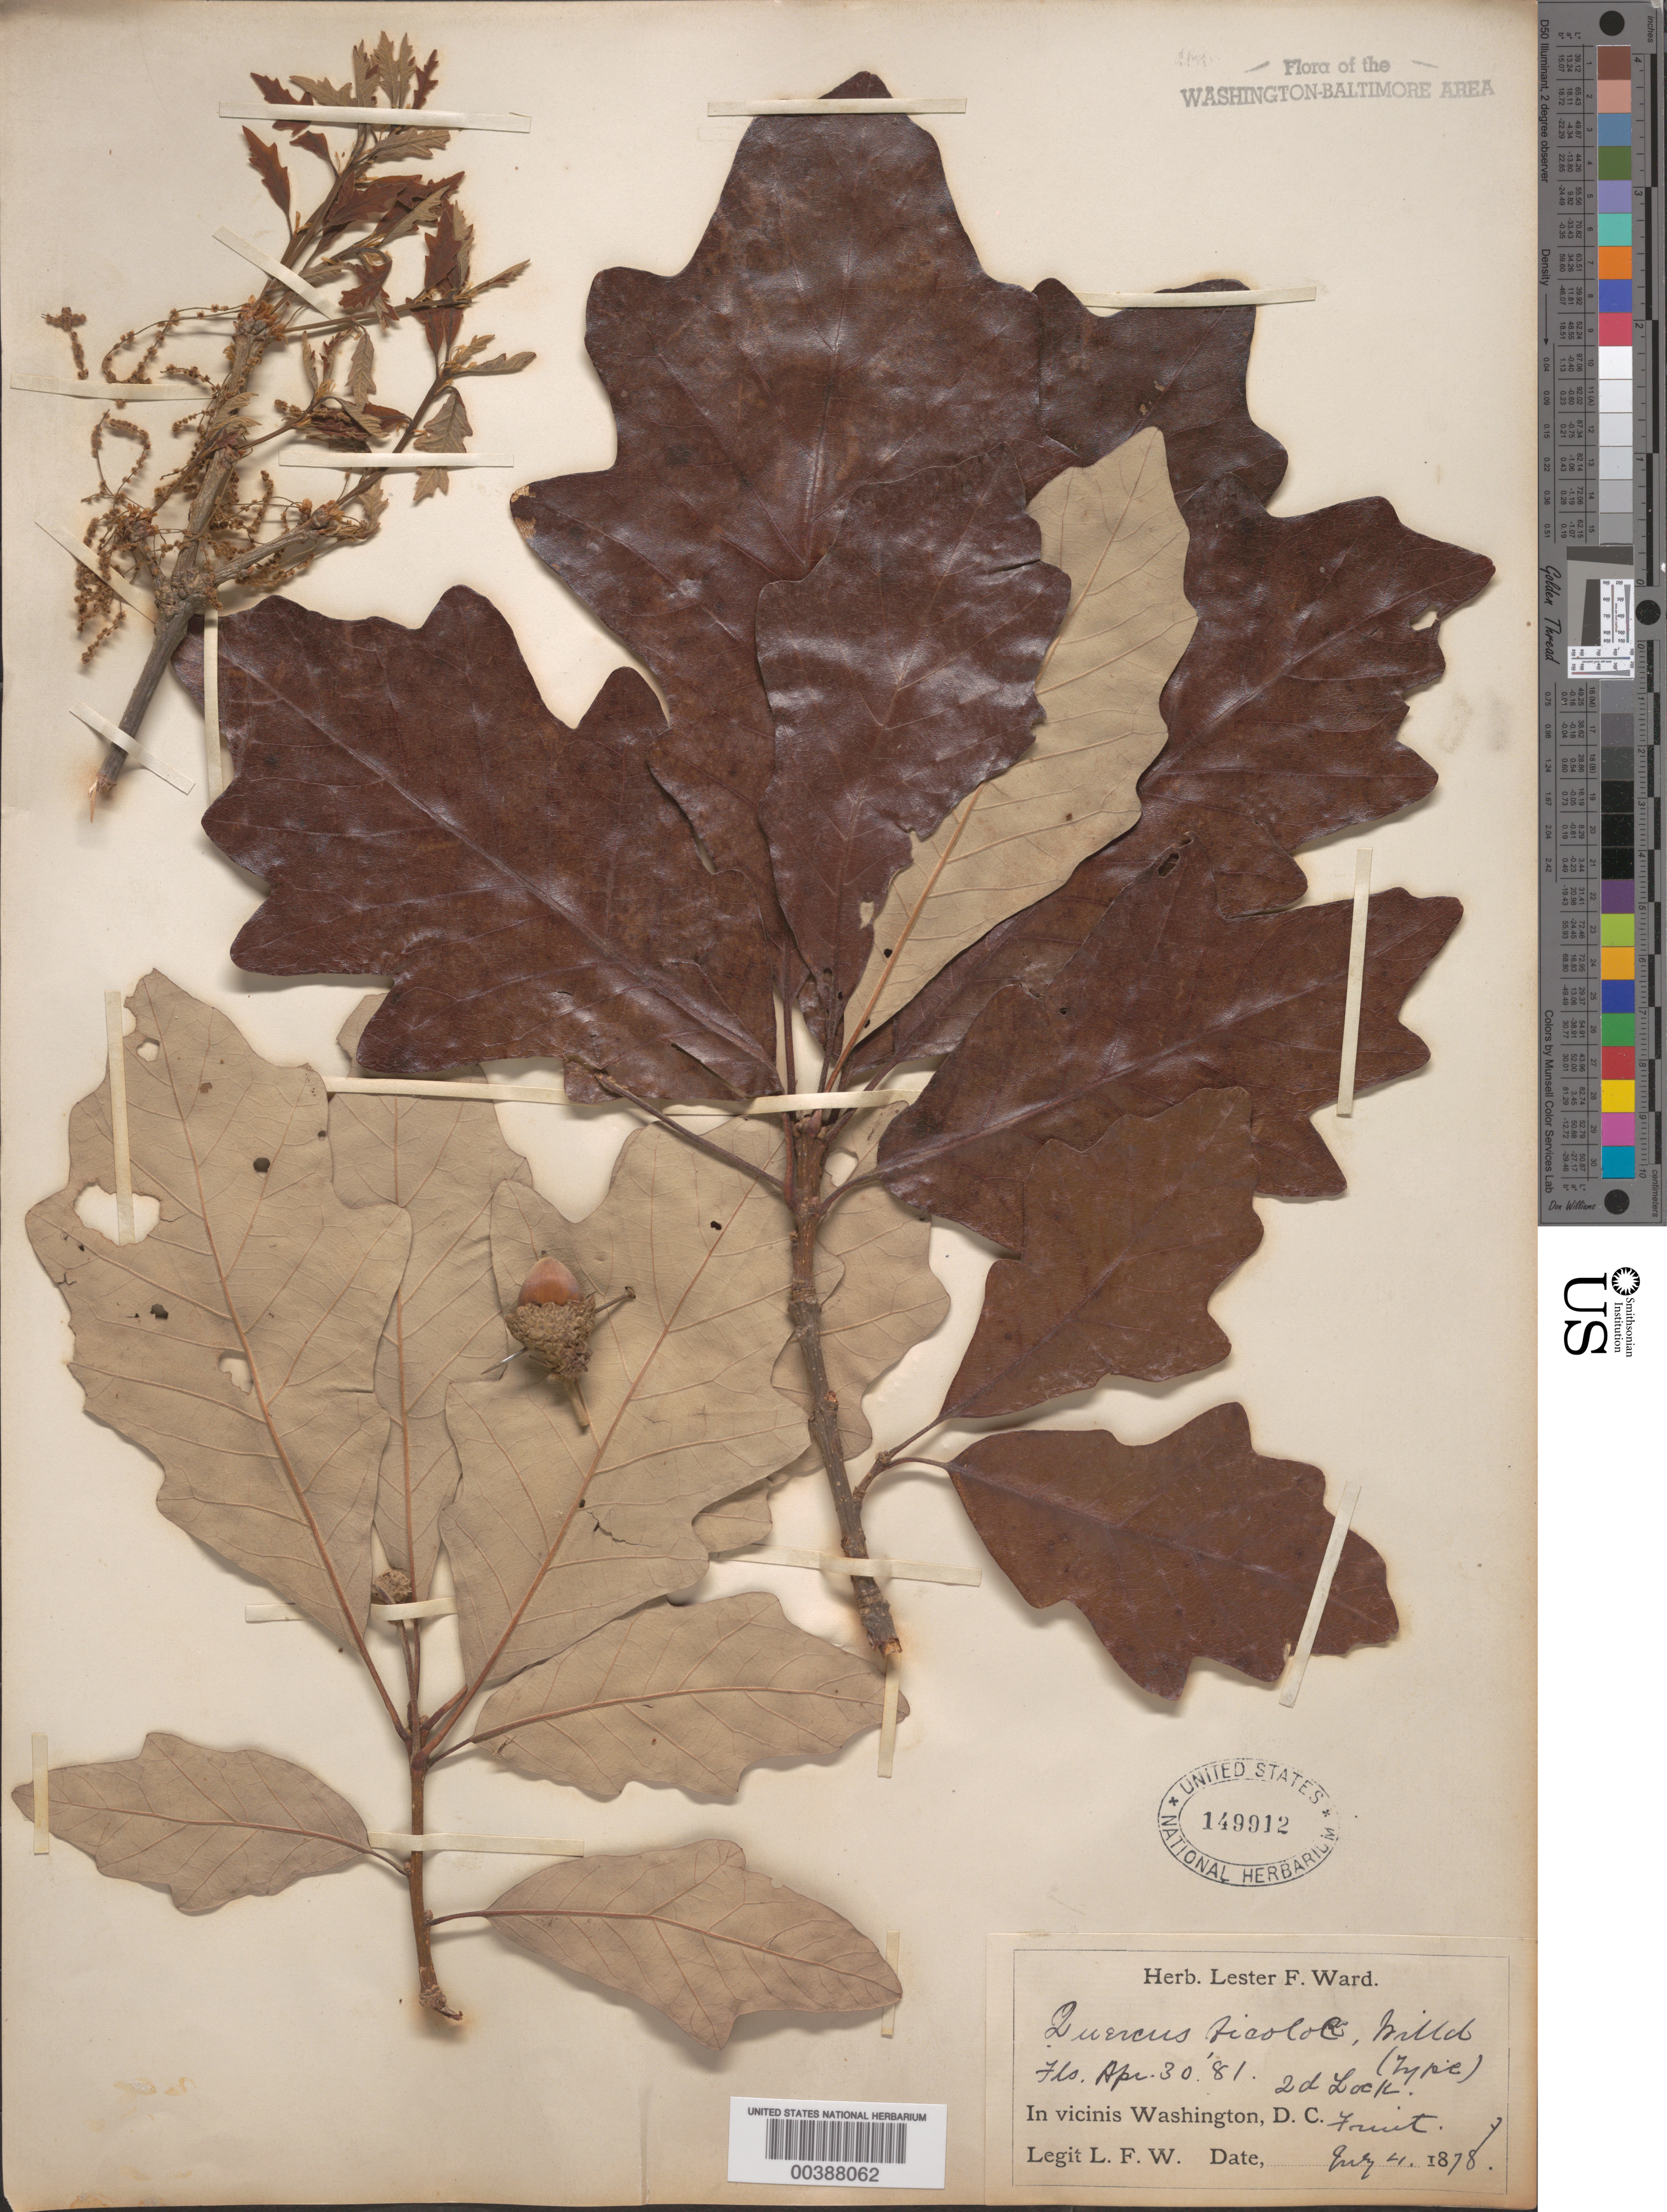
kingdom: Plantae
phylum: Tracheophyta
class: Magnoliopsida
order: Fagales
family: Fagaceae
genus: Quercus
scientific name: Quercus bicolor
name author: Willd.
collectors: L. F. Ward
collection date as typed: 04 Jul 1878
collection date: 1878-07-04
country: United States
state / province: District of Columbia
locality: Second Lock, Washington DC area C. and O. Canal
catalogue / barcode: US 149912